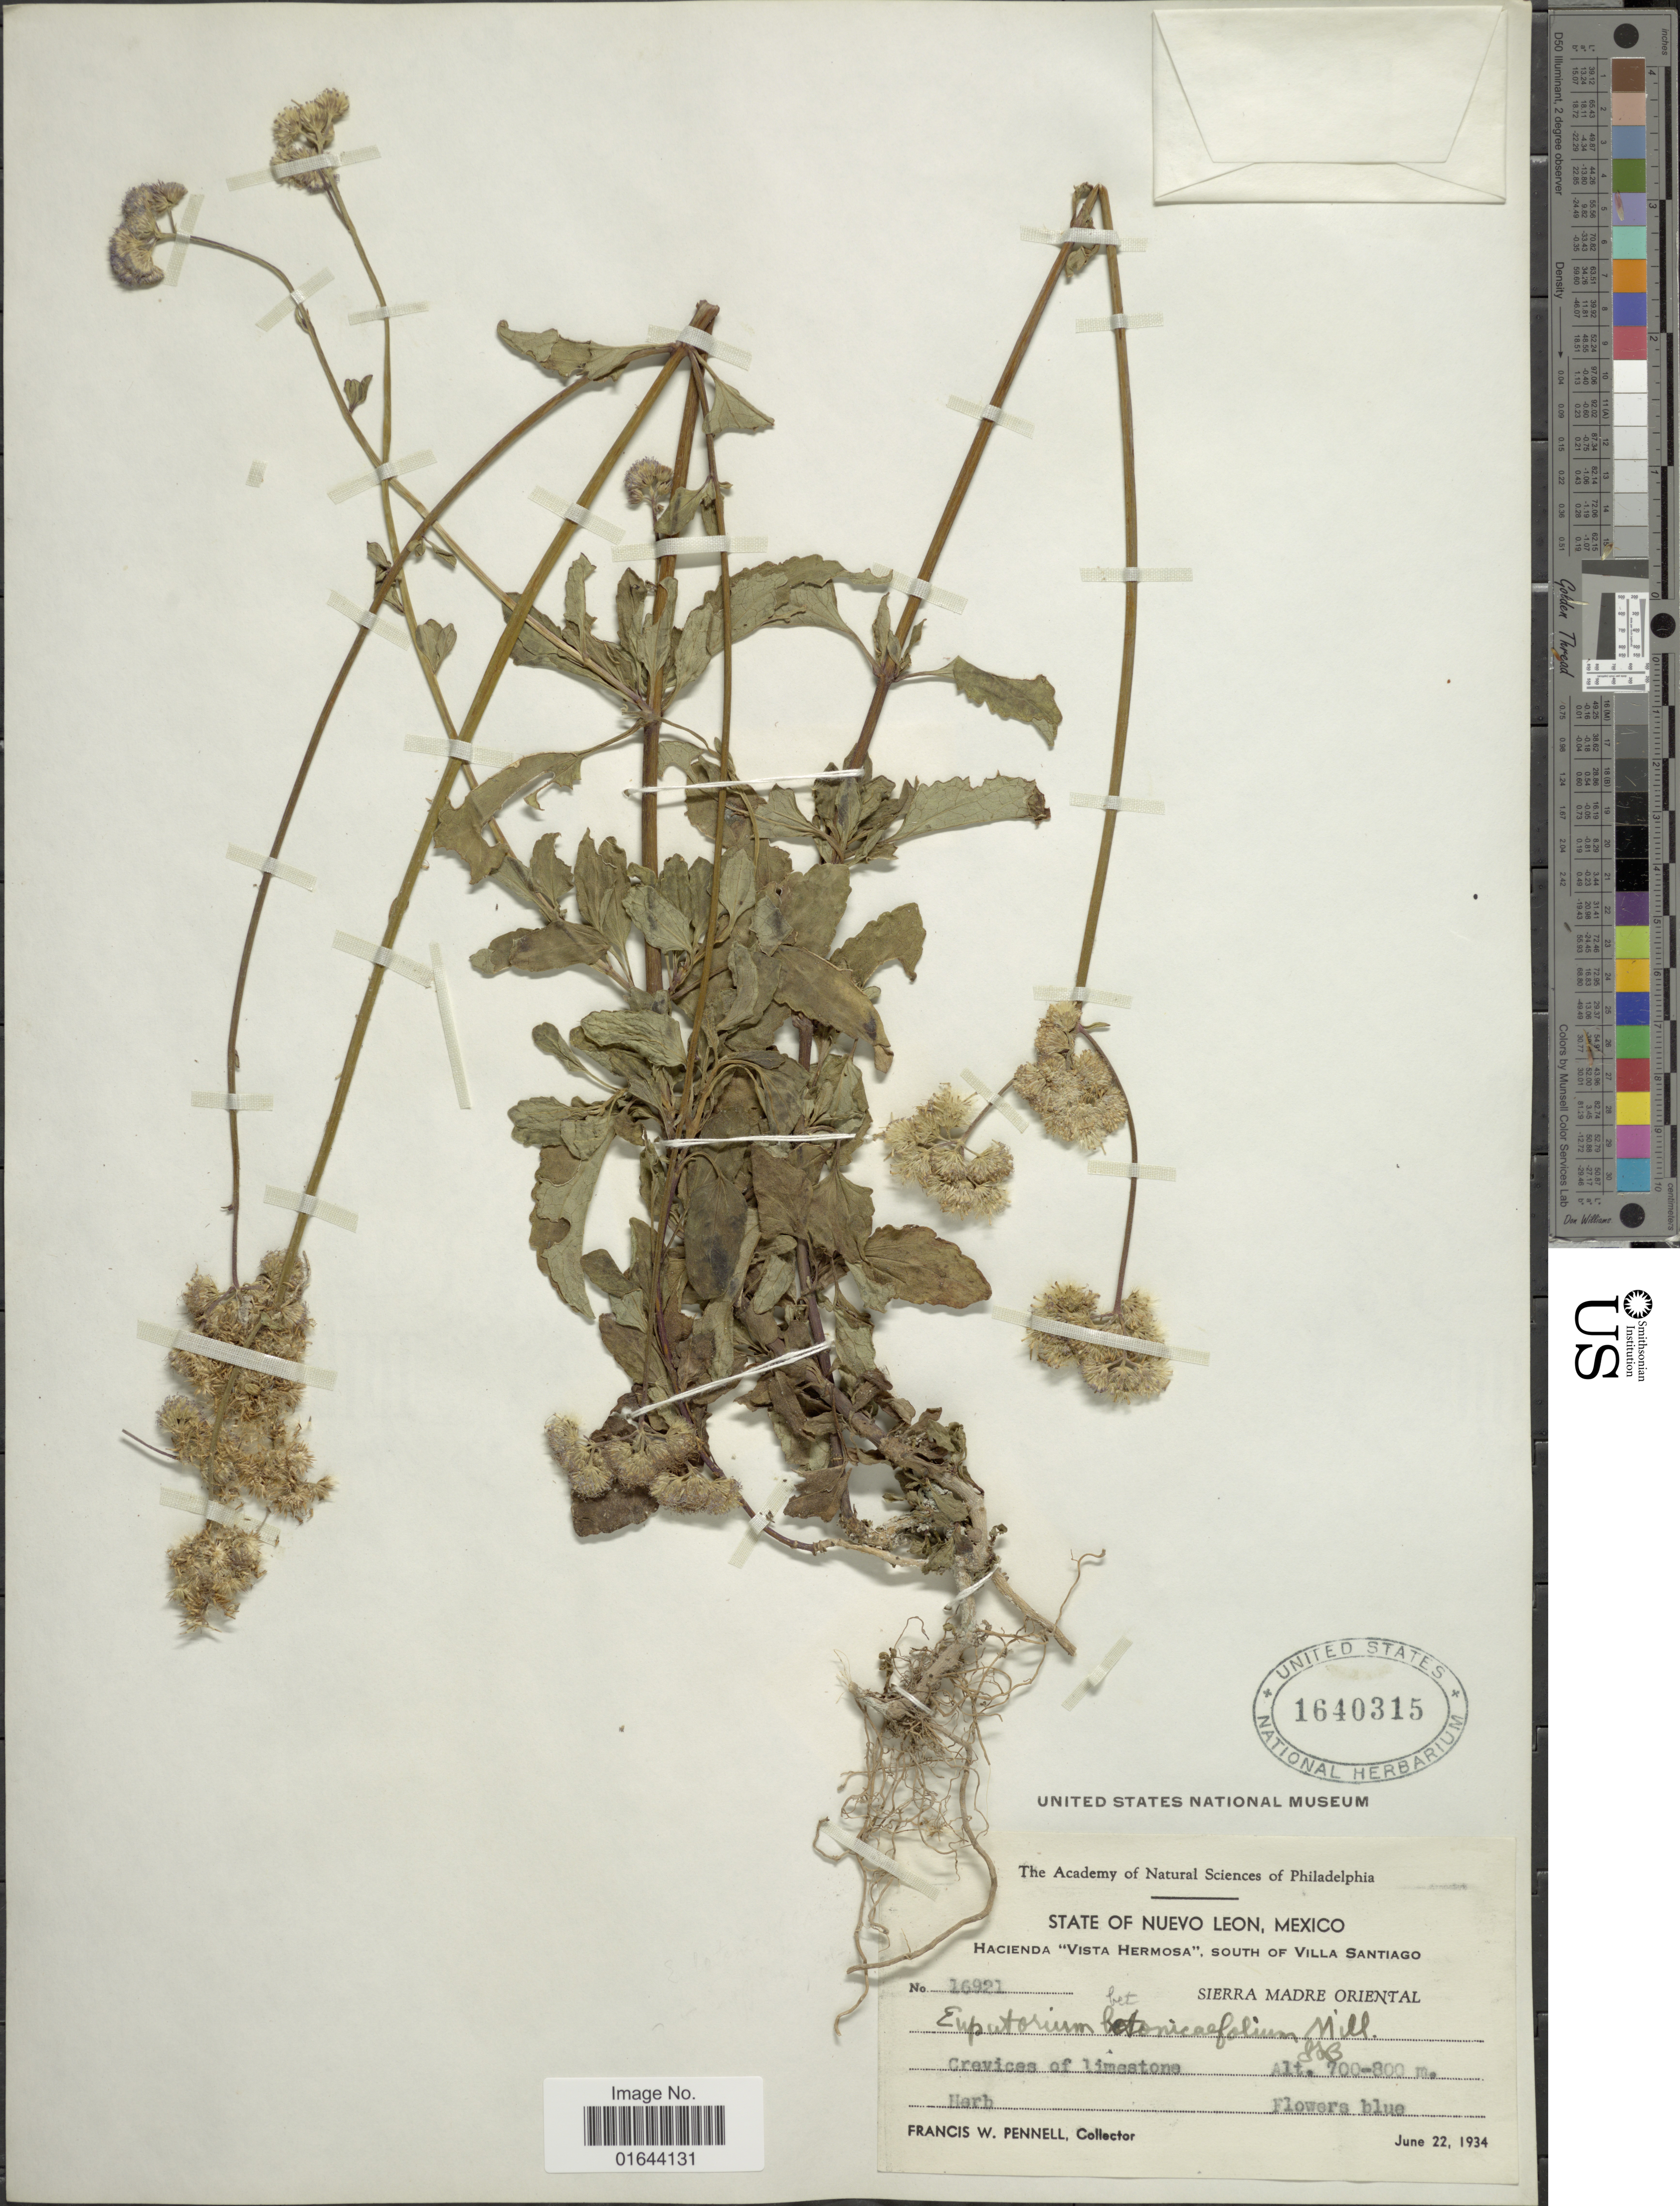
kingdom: Plantae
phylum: Tracheophyta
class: Magnoliopsida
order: Asterales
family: Asteraceae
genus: Conoclinium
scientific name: Conoclinium betonicifolium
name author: (Mill.) R.M. King & H. Rob.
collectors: F. W. Pennell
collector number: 16921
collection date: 1934-06-22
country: Mexico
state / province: Nuevo León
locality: Nuevo Leon, Mexico. Hacienda "Vista Hermosa", South of Villa Santiago, Sierra Madre oriental.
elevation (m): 700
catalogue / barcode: US 1640315